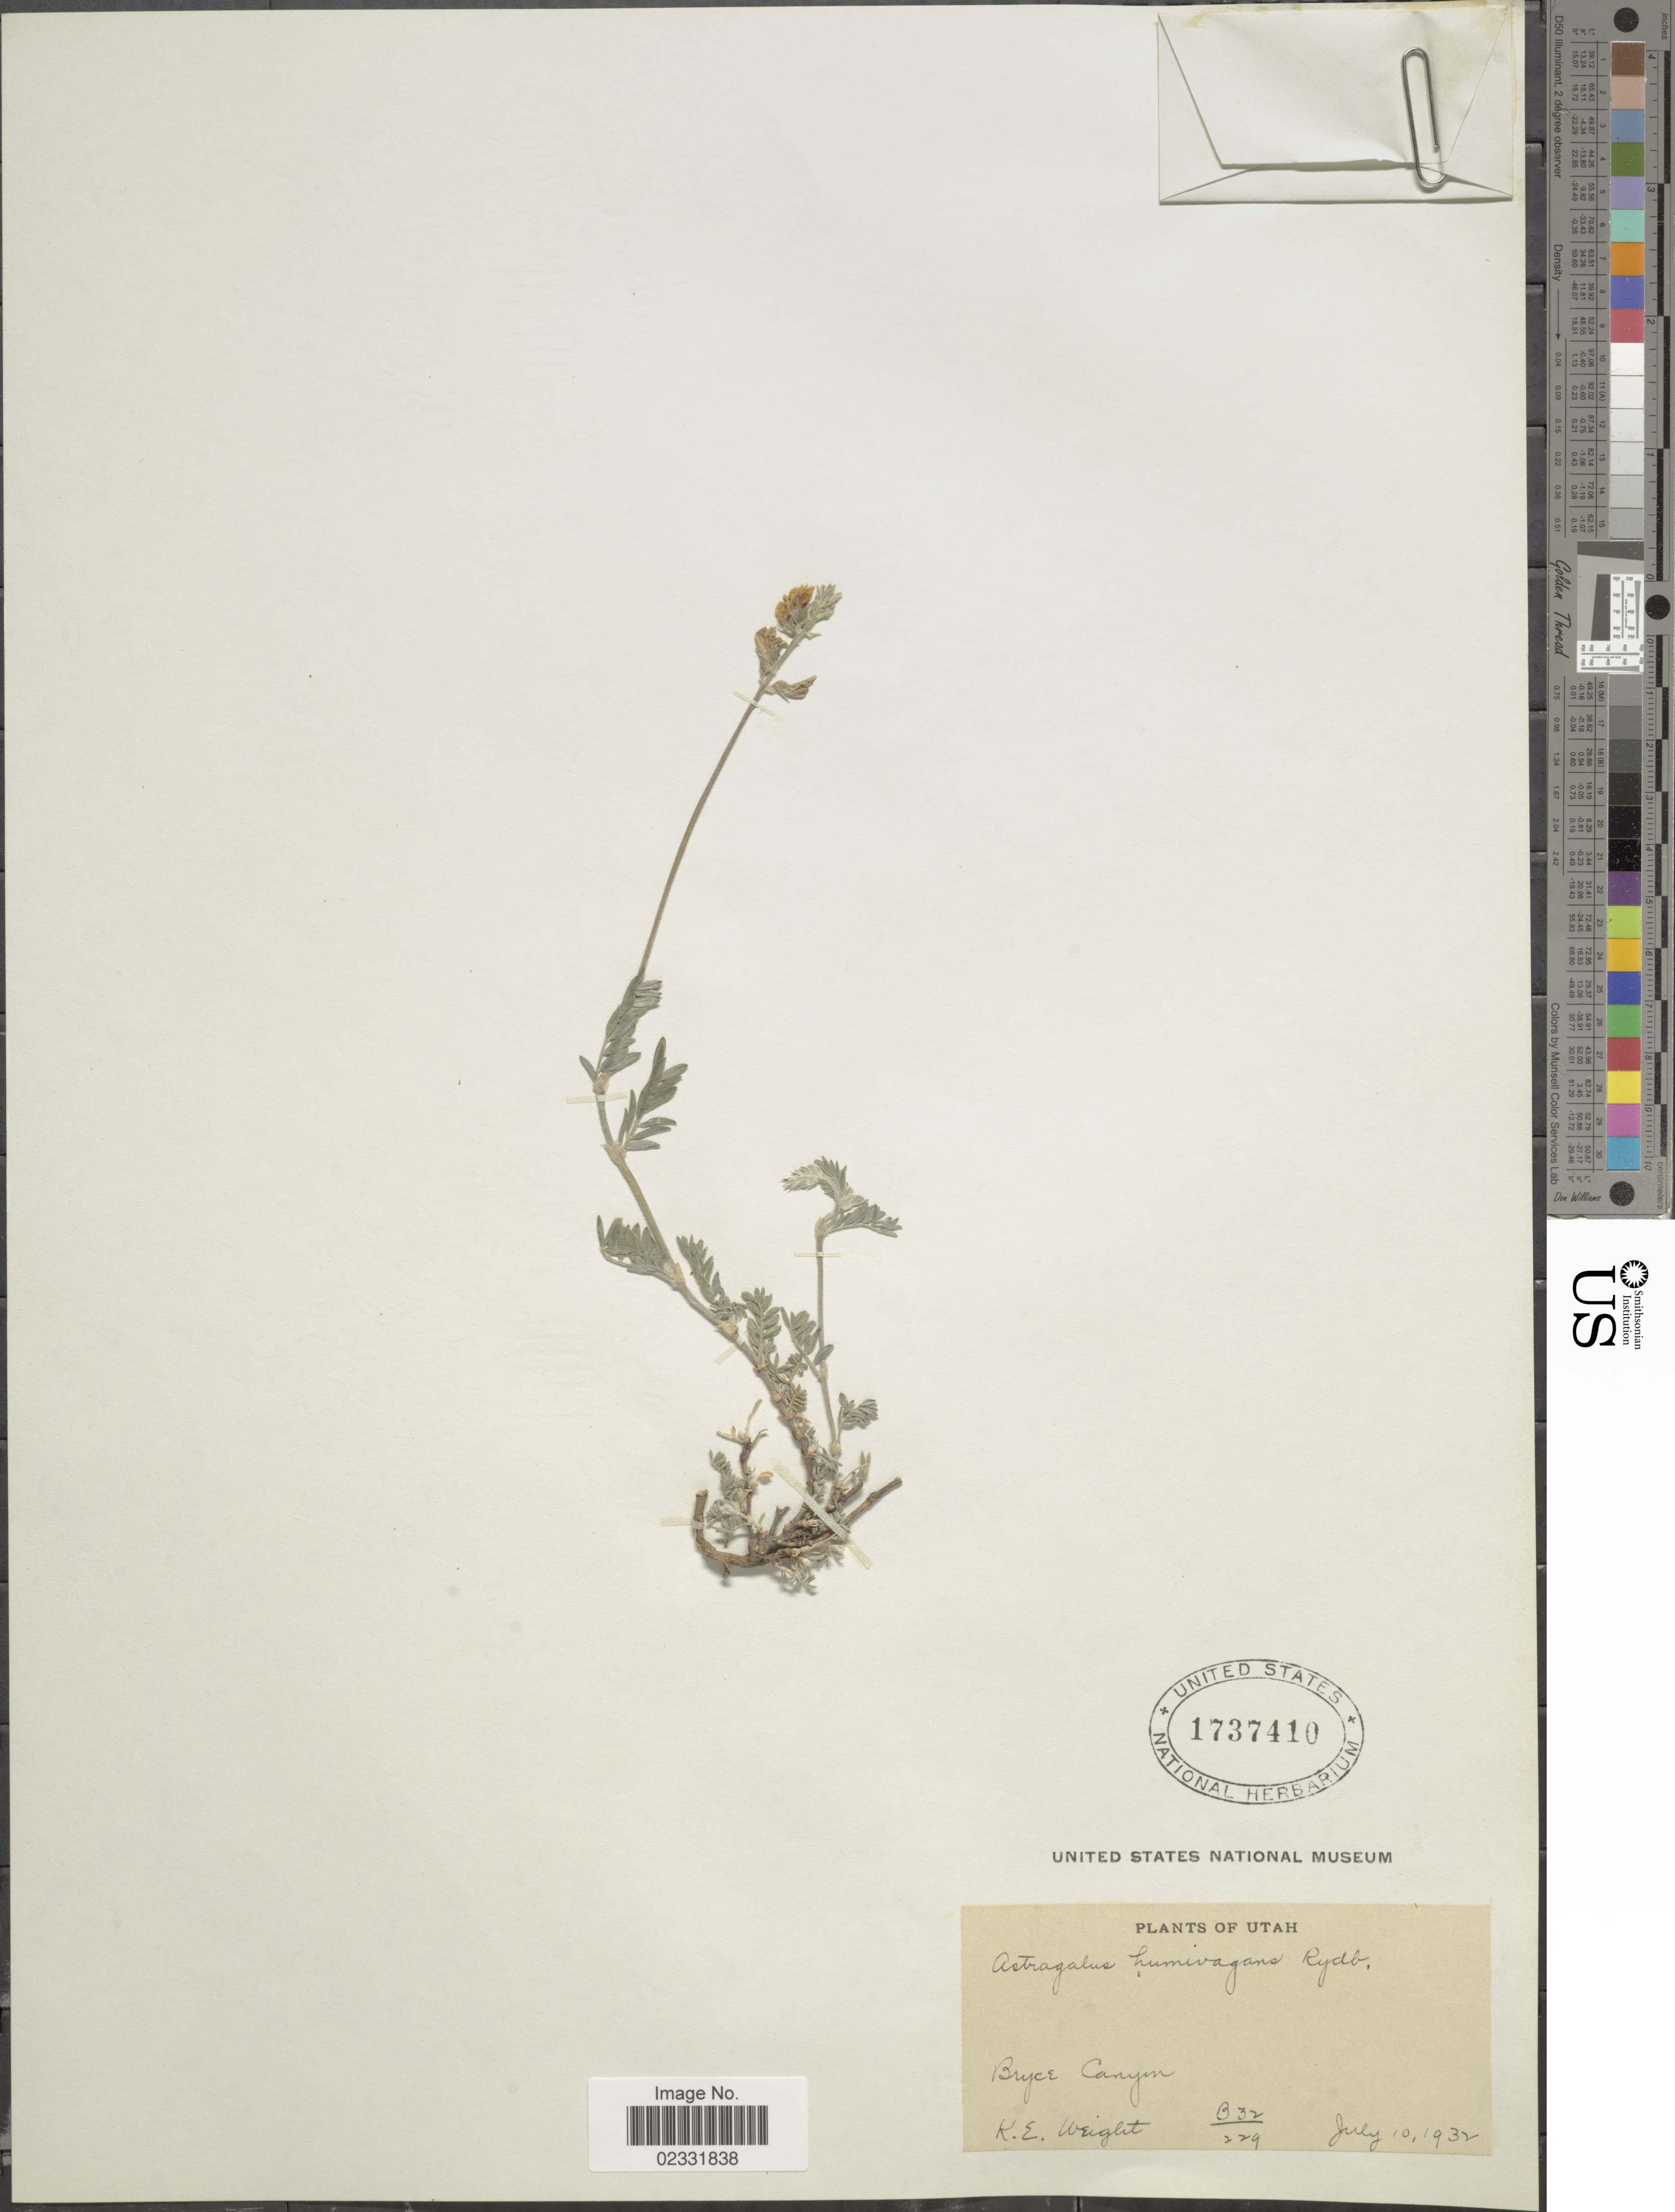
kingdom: Plantae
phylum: Tracheophyta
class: Magnoliopsida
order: Fabales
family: Fabaceae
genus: Astragalus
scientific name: Astragalus humivagans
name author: (Rydb.)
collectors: K. Weight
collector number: B32/229*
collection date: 1932-07-10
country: United States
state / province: Utah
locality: Bryce Canyon.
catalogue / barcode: US 1737410